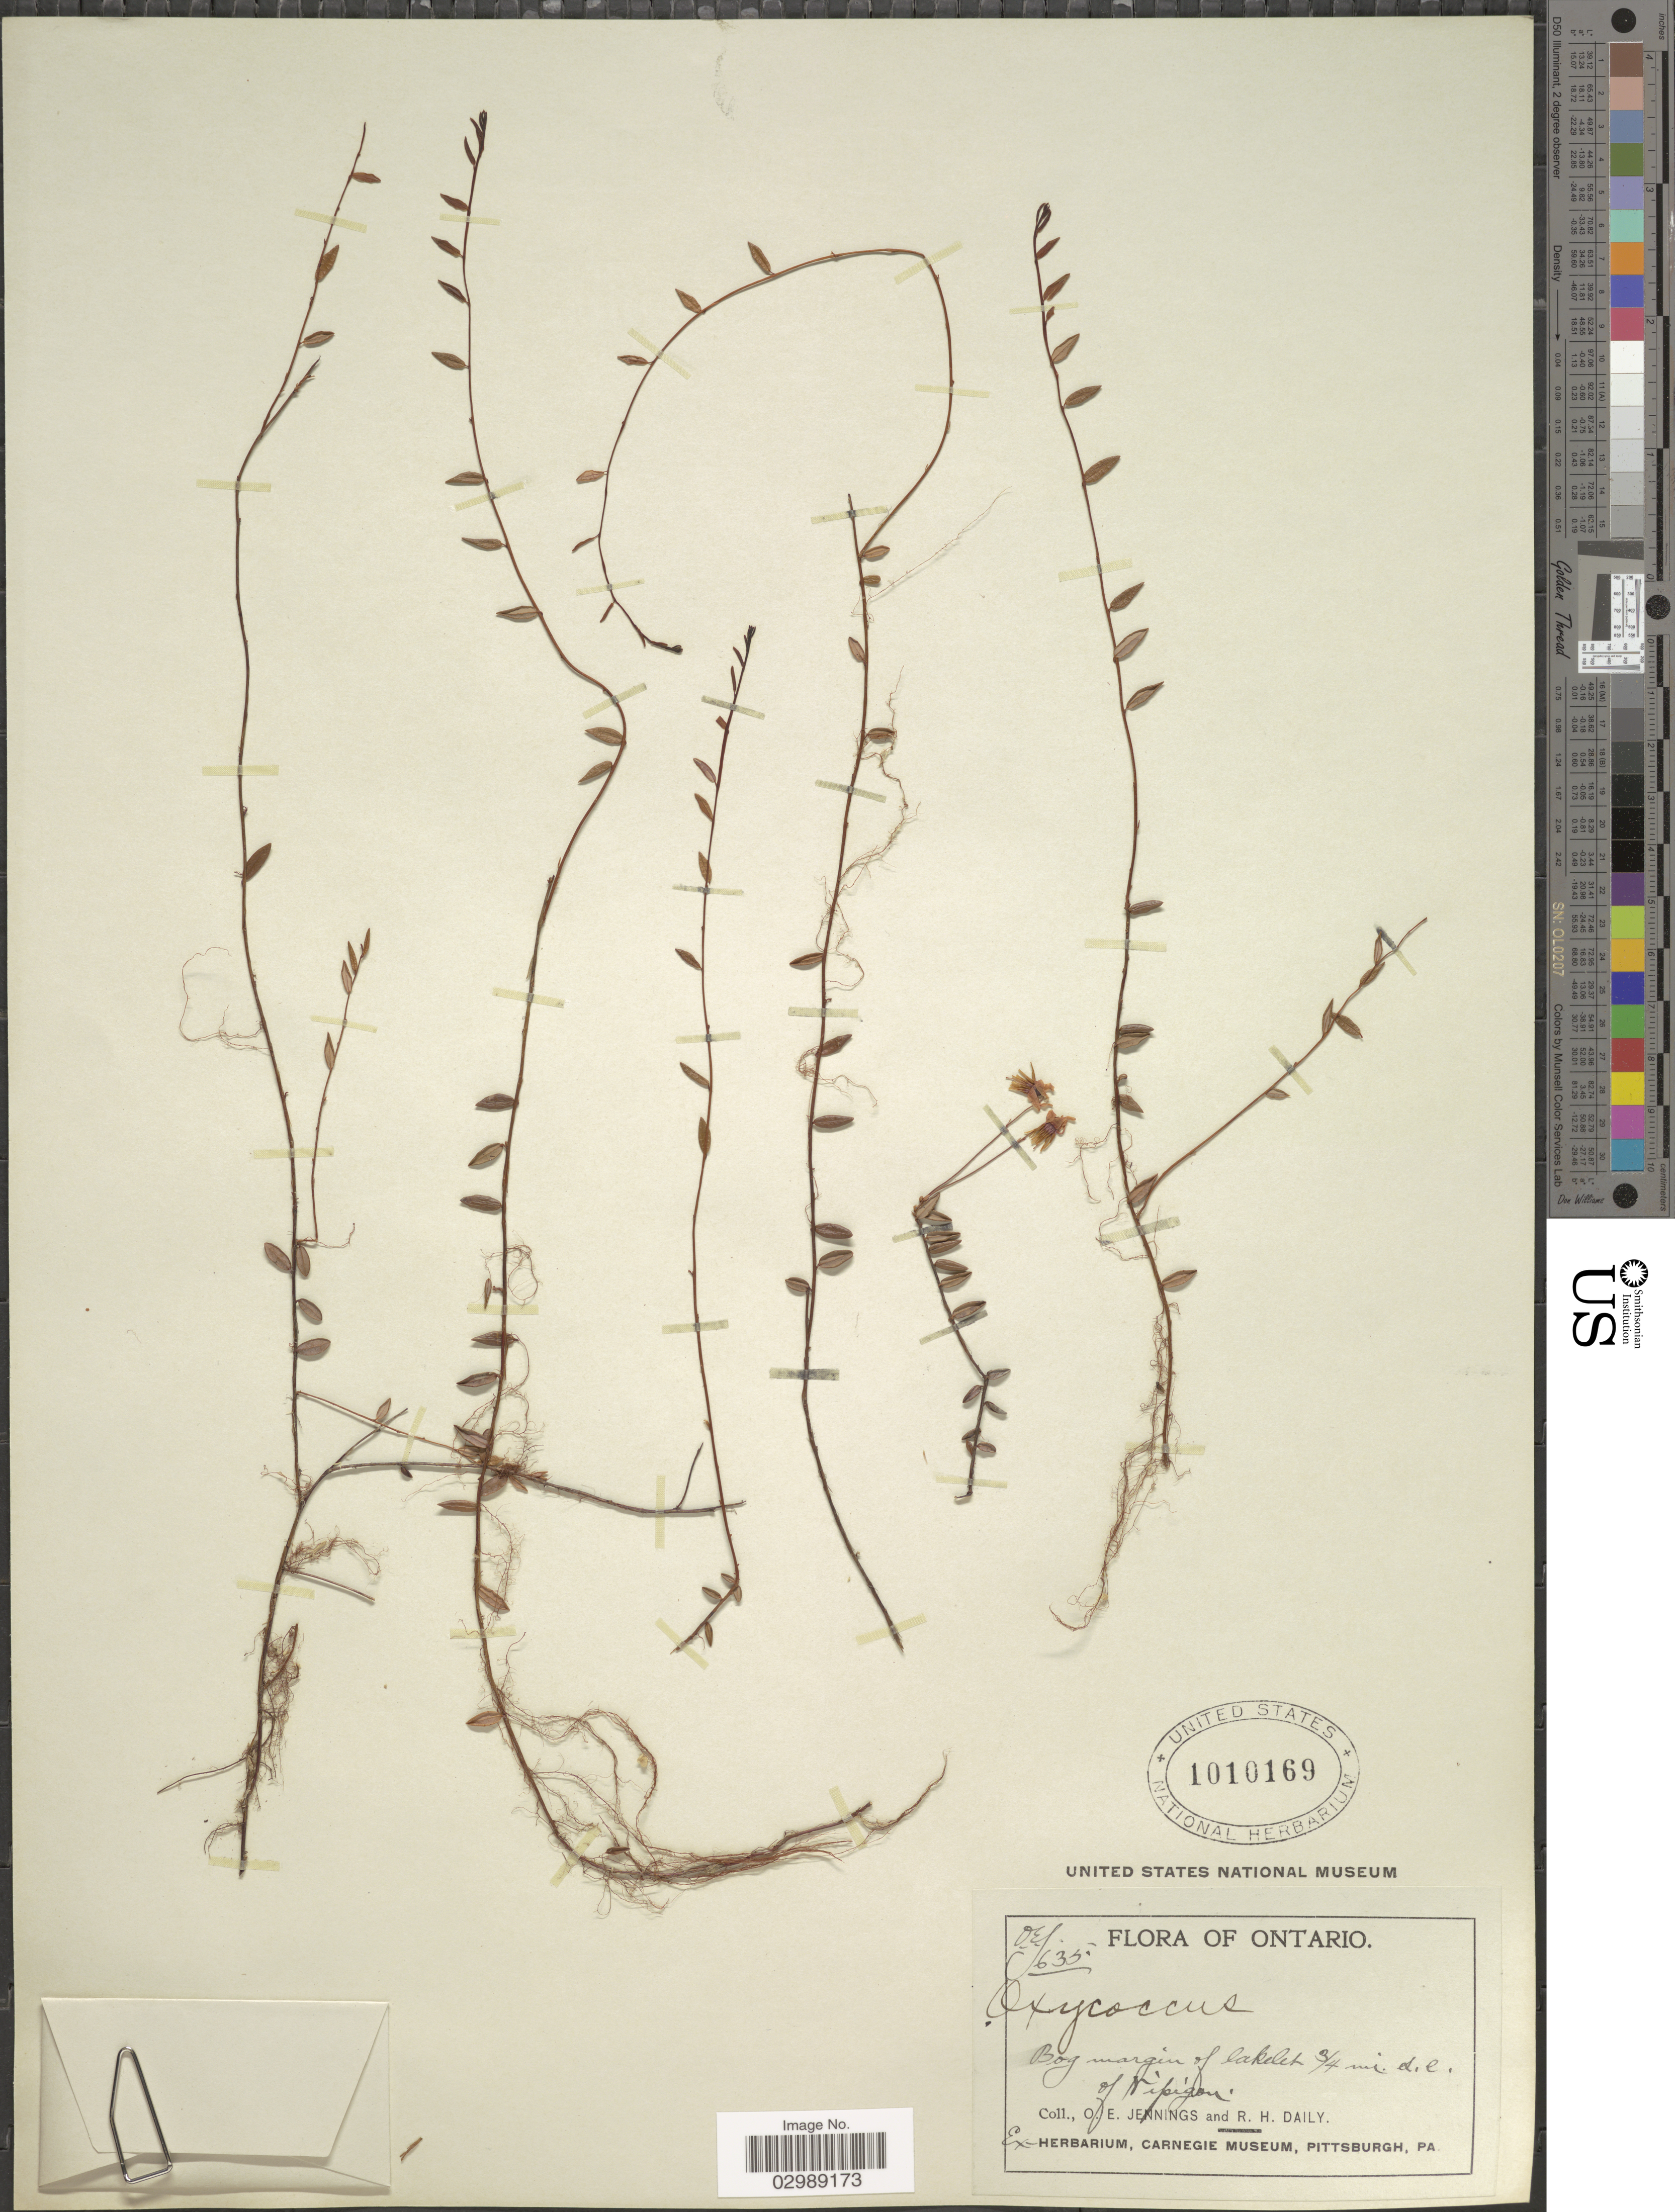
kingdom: Plantae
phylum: Tracheophyta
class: Magnoliopsida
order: Ericales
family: Ericaceae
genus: Vaccinium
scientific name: Vaccinium oxycoccos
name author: L.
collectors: O. E. Jennings & R. Daily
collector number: OEJ 635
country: Canada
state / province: Ontario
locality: Bog margin of lakelet ¾ mi. s.e. of Nipigon.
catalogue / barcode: US 1010169